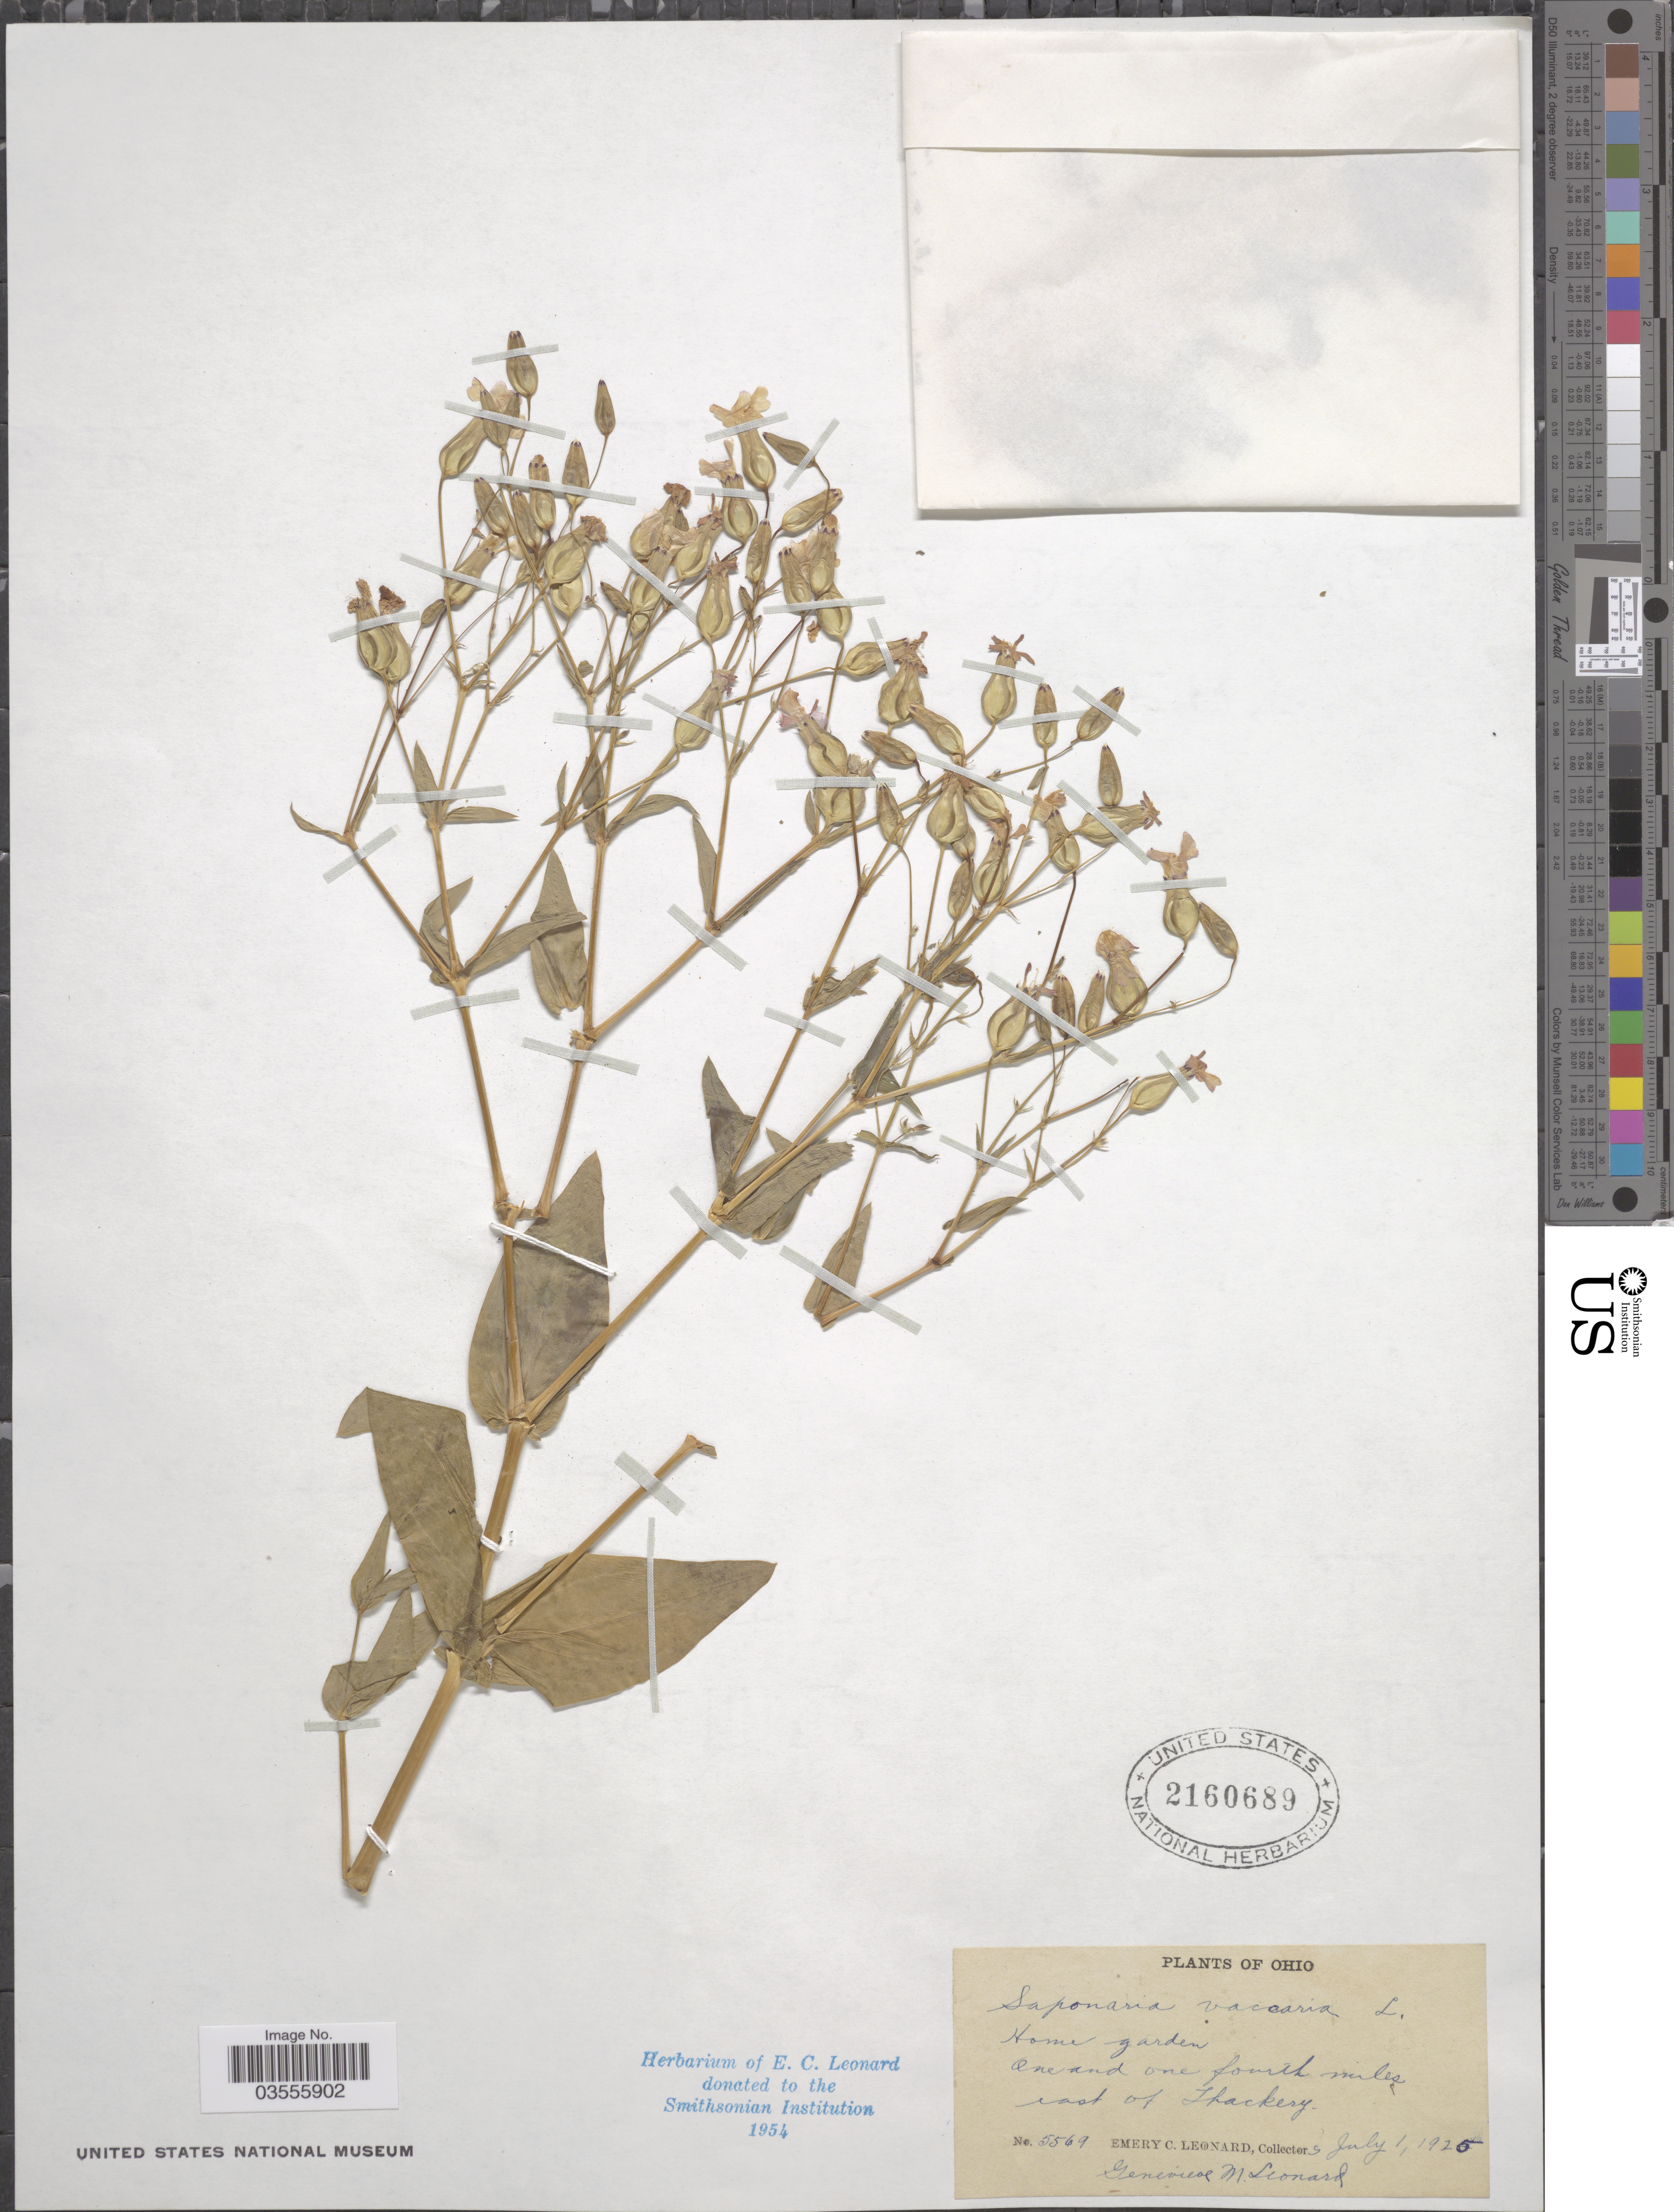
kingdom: Plantae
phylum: Tracheophyta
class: Magnoliopsida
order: Caryophyllales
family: Caryophyllaceae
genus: Gypsophila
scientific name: Gypsophila vaccaria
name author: (L.) Sm.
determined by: Strong, M. T., (US), Smithsonian Institution - National Museum of Natural History (UNITED STATES)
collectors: E. C. Leonard & G. M. Leonard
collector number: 5569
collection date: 1925-07-01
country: United States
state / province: Ohio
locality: One and one fourth miles east of Thackery.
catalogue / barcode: US 2160689